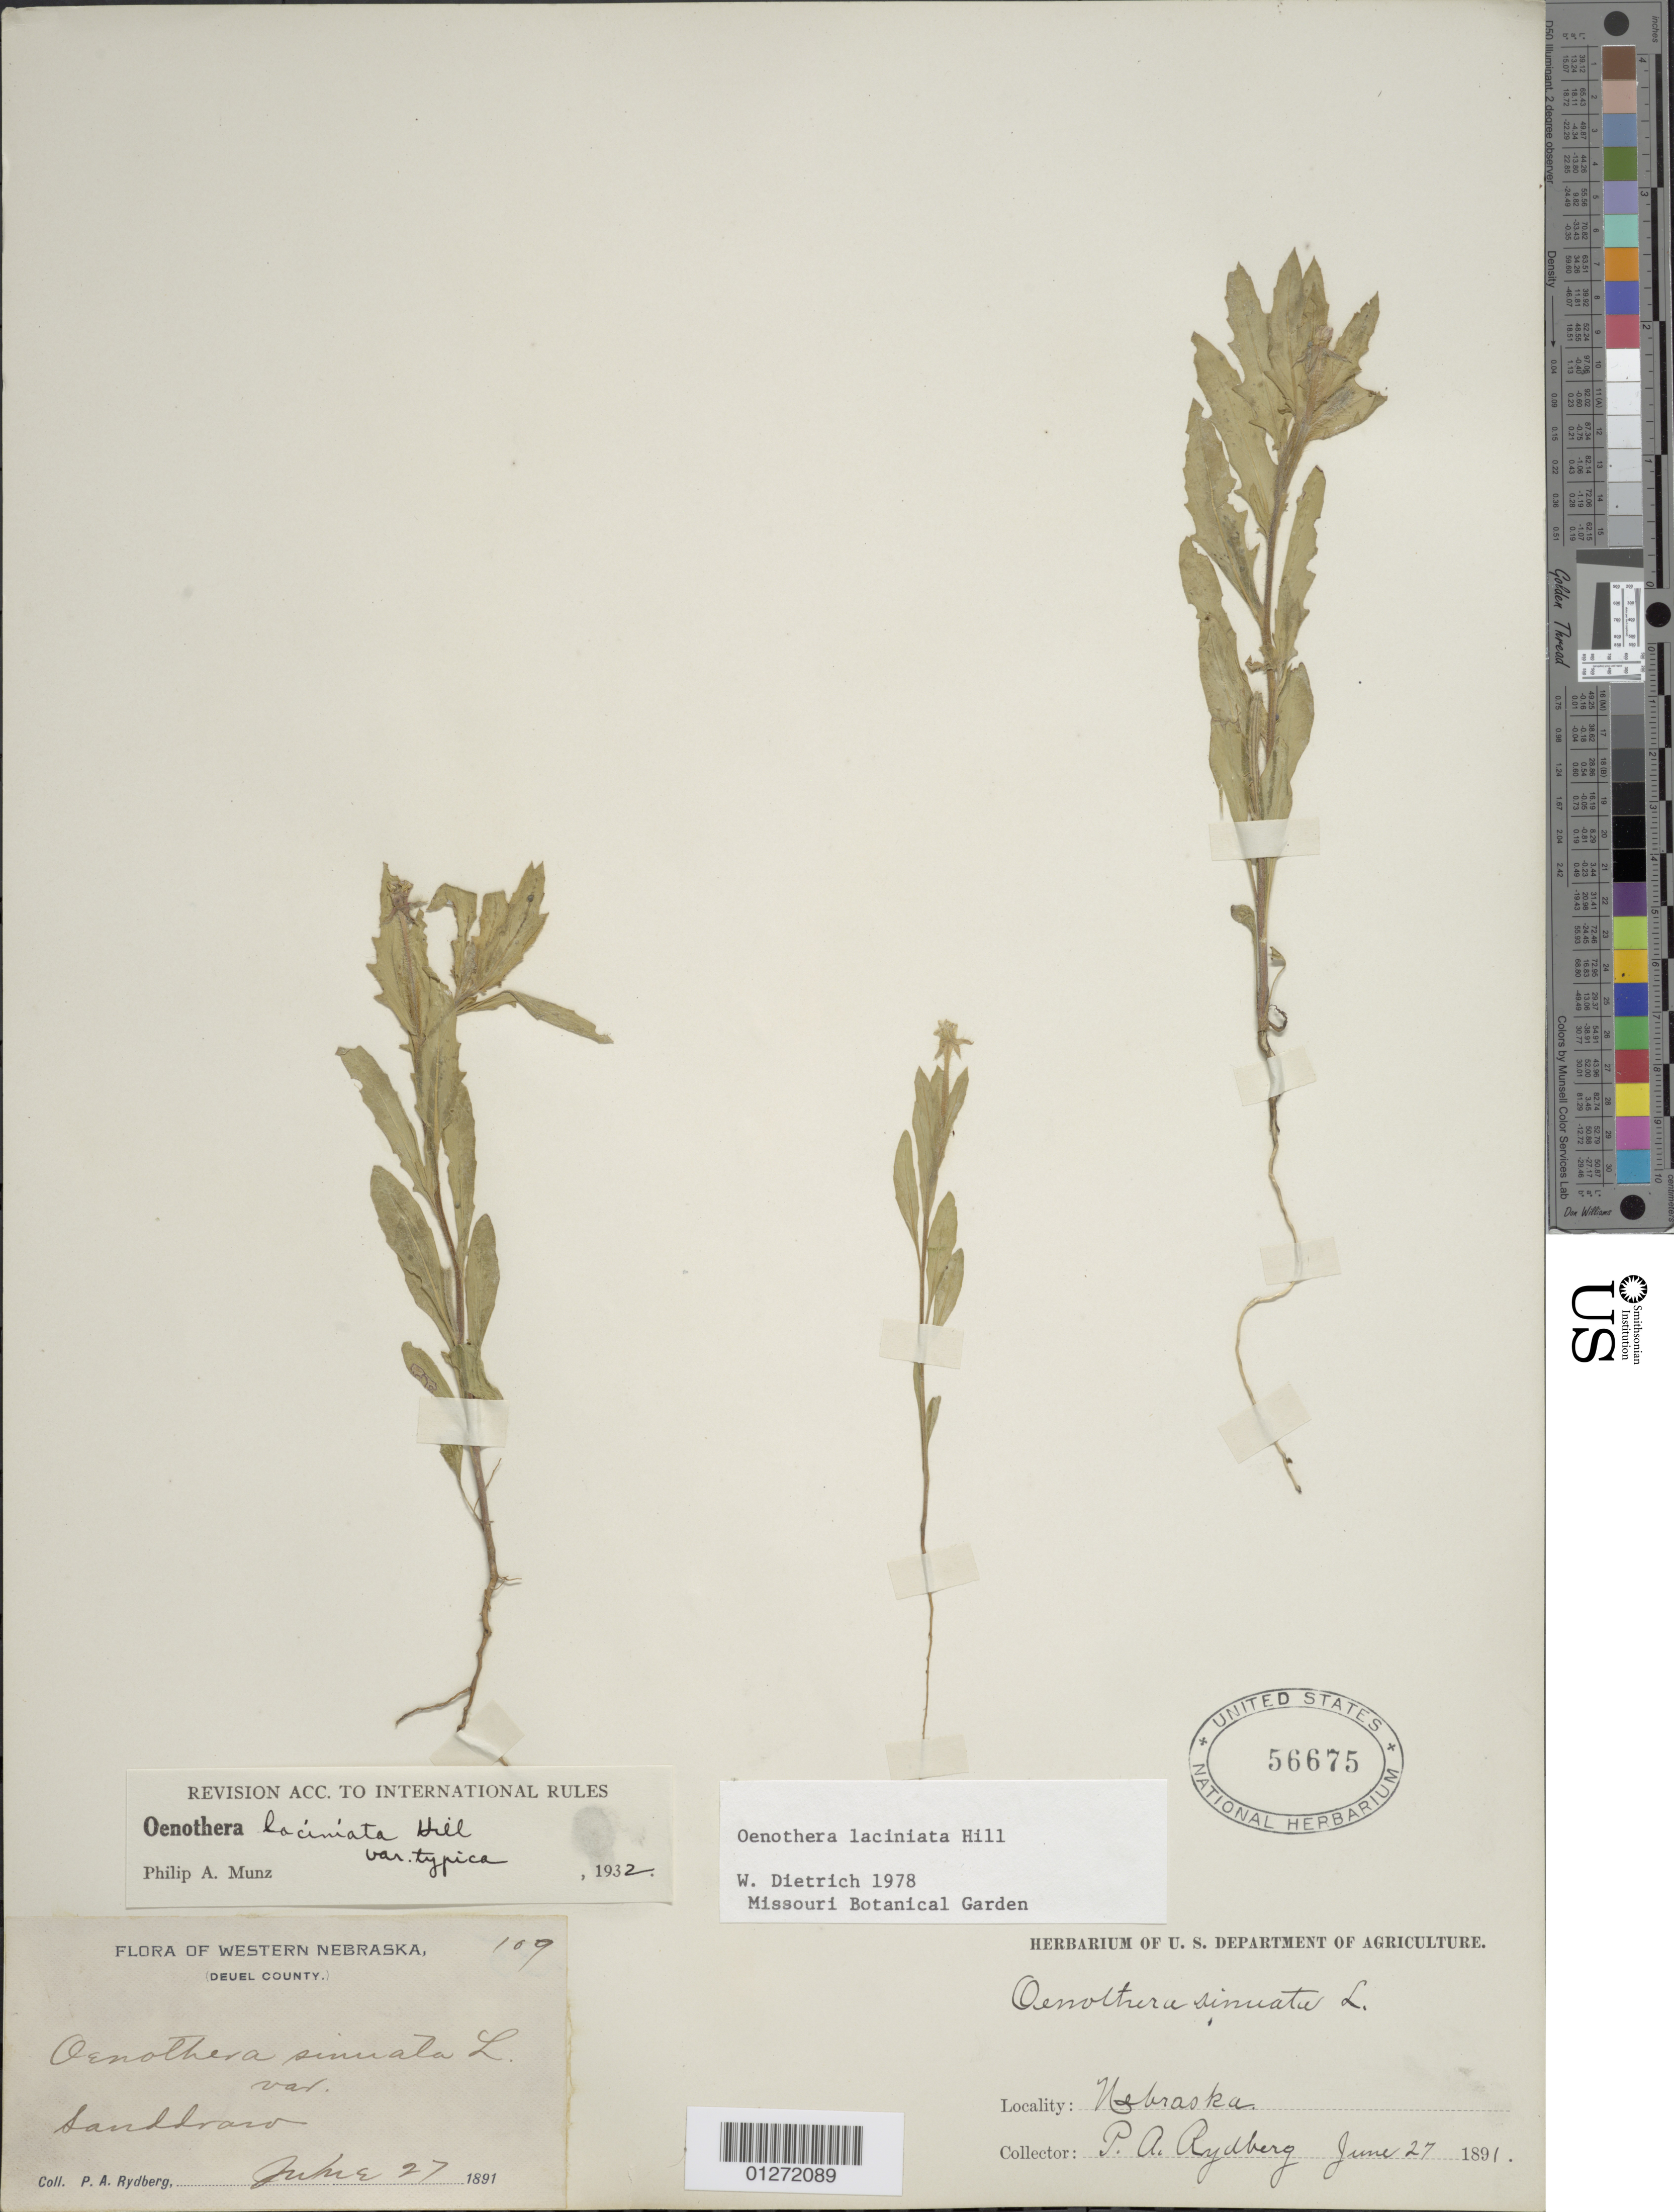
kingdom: Plantae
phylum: Tracheophyta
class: Magnoliopsida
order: Myrtales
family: Onagraceae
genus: Oenothera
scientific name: Oenothera laciniata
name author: Hill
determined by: Dietrich, W.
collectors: P. A. Rydberg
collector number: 109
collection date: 1891-06-27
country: United States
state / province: Nebraska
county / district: Deuel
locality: Sanddraw.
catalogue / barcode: US 56675